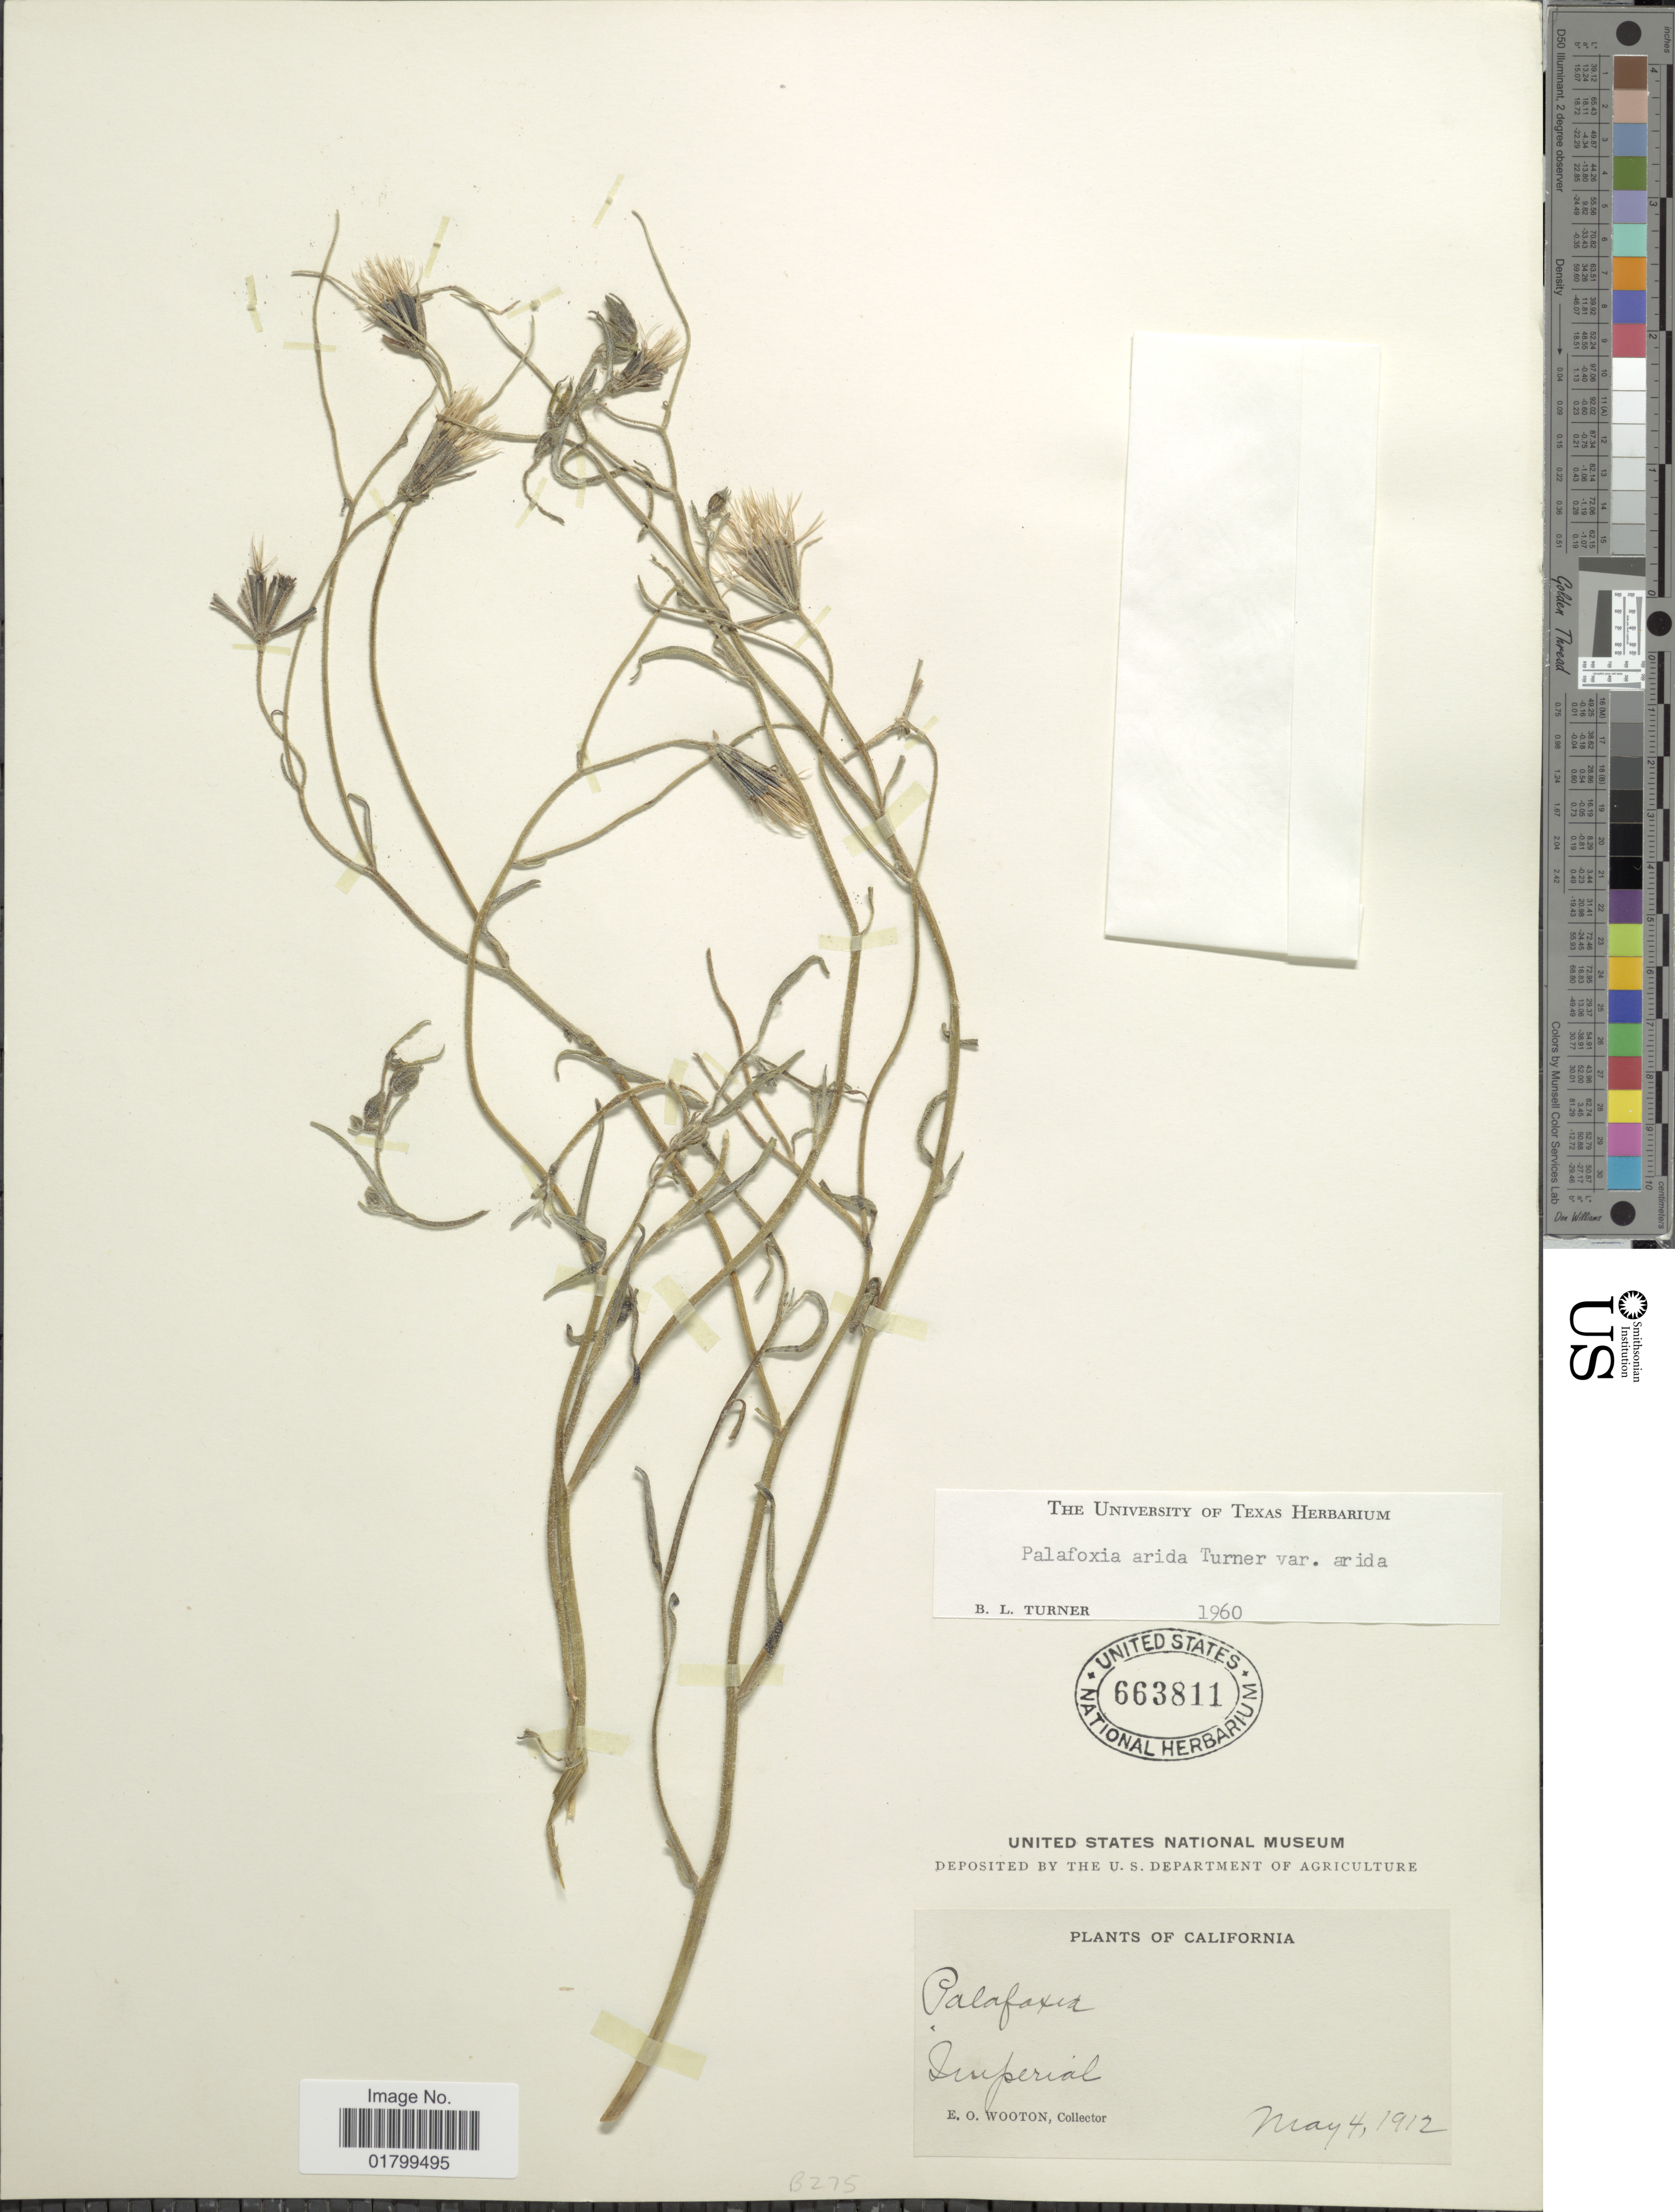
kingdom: Plantae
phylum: Tracheophyta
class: Magnoliopsida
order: Asterales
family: Asteraceae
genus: Palafoxia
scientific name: Palafoxia arida var. arida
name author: B.L. Turner & M.I. Morris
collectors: E. O. Wooton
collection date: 1912-05-04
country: United States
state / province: California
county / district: Imperial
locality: Imperial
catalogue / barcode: US 663811